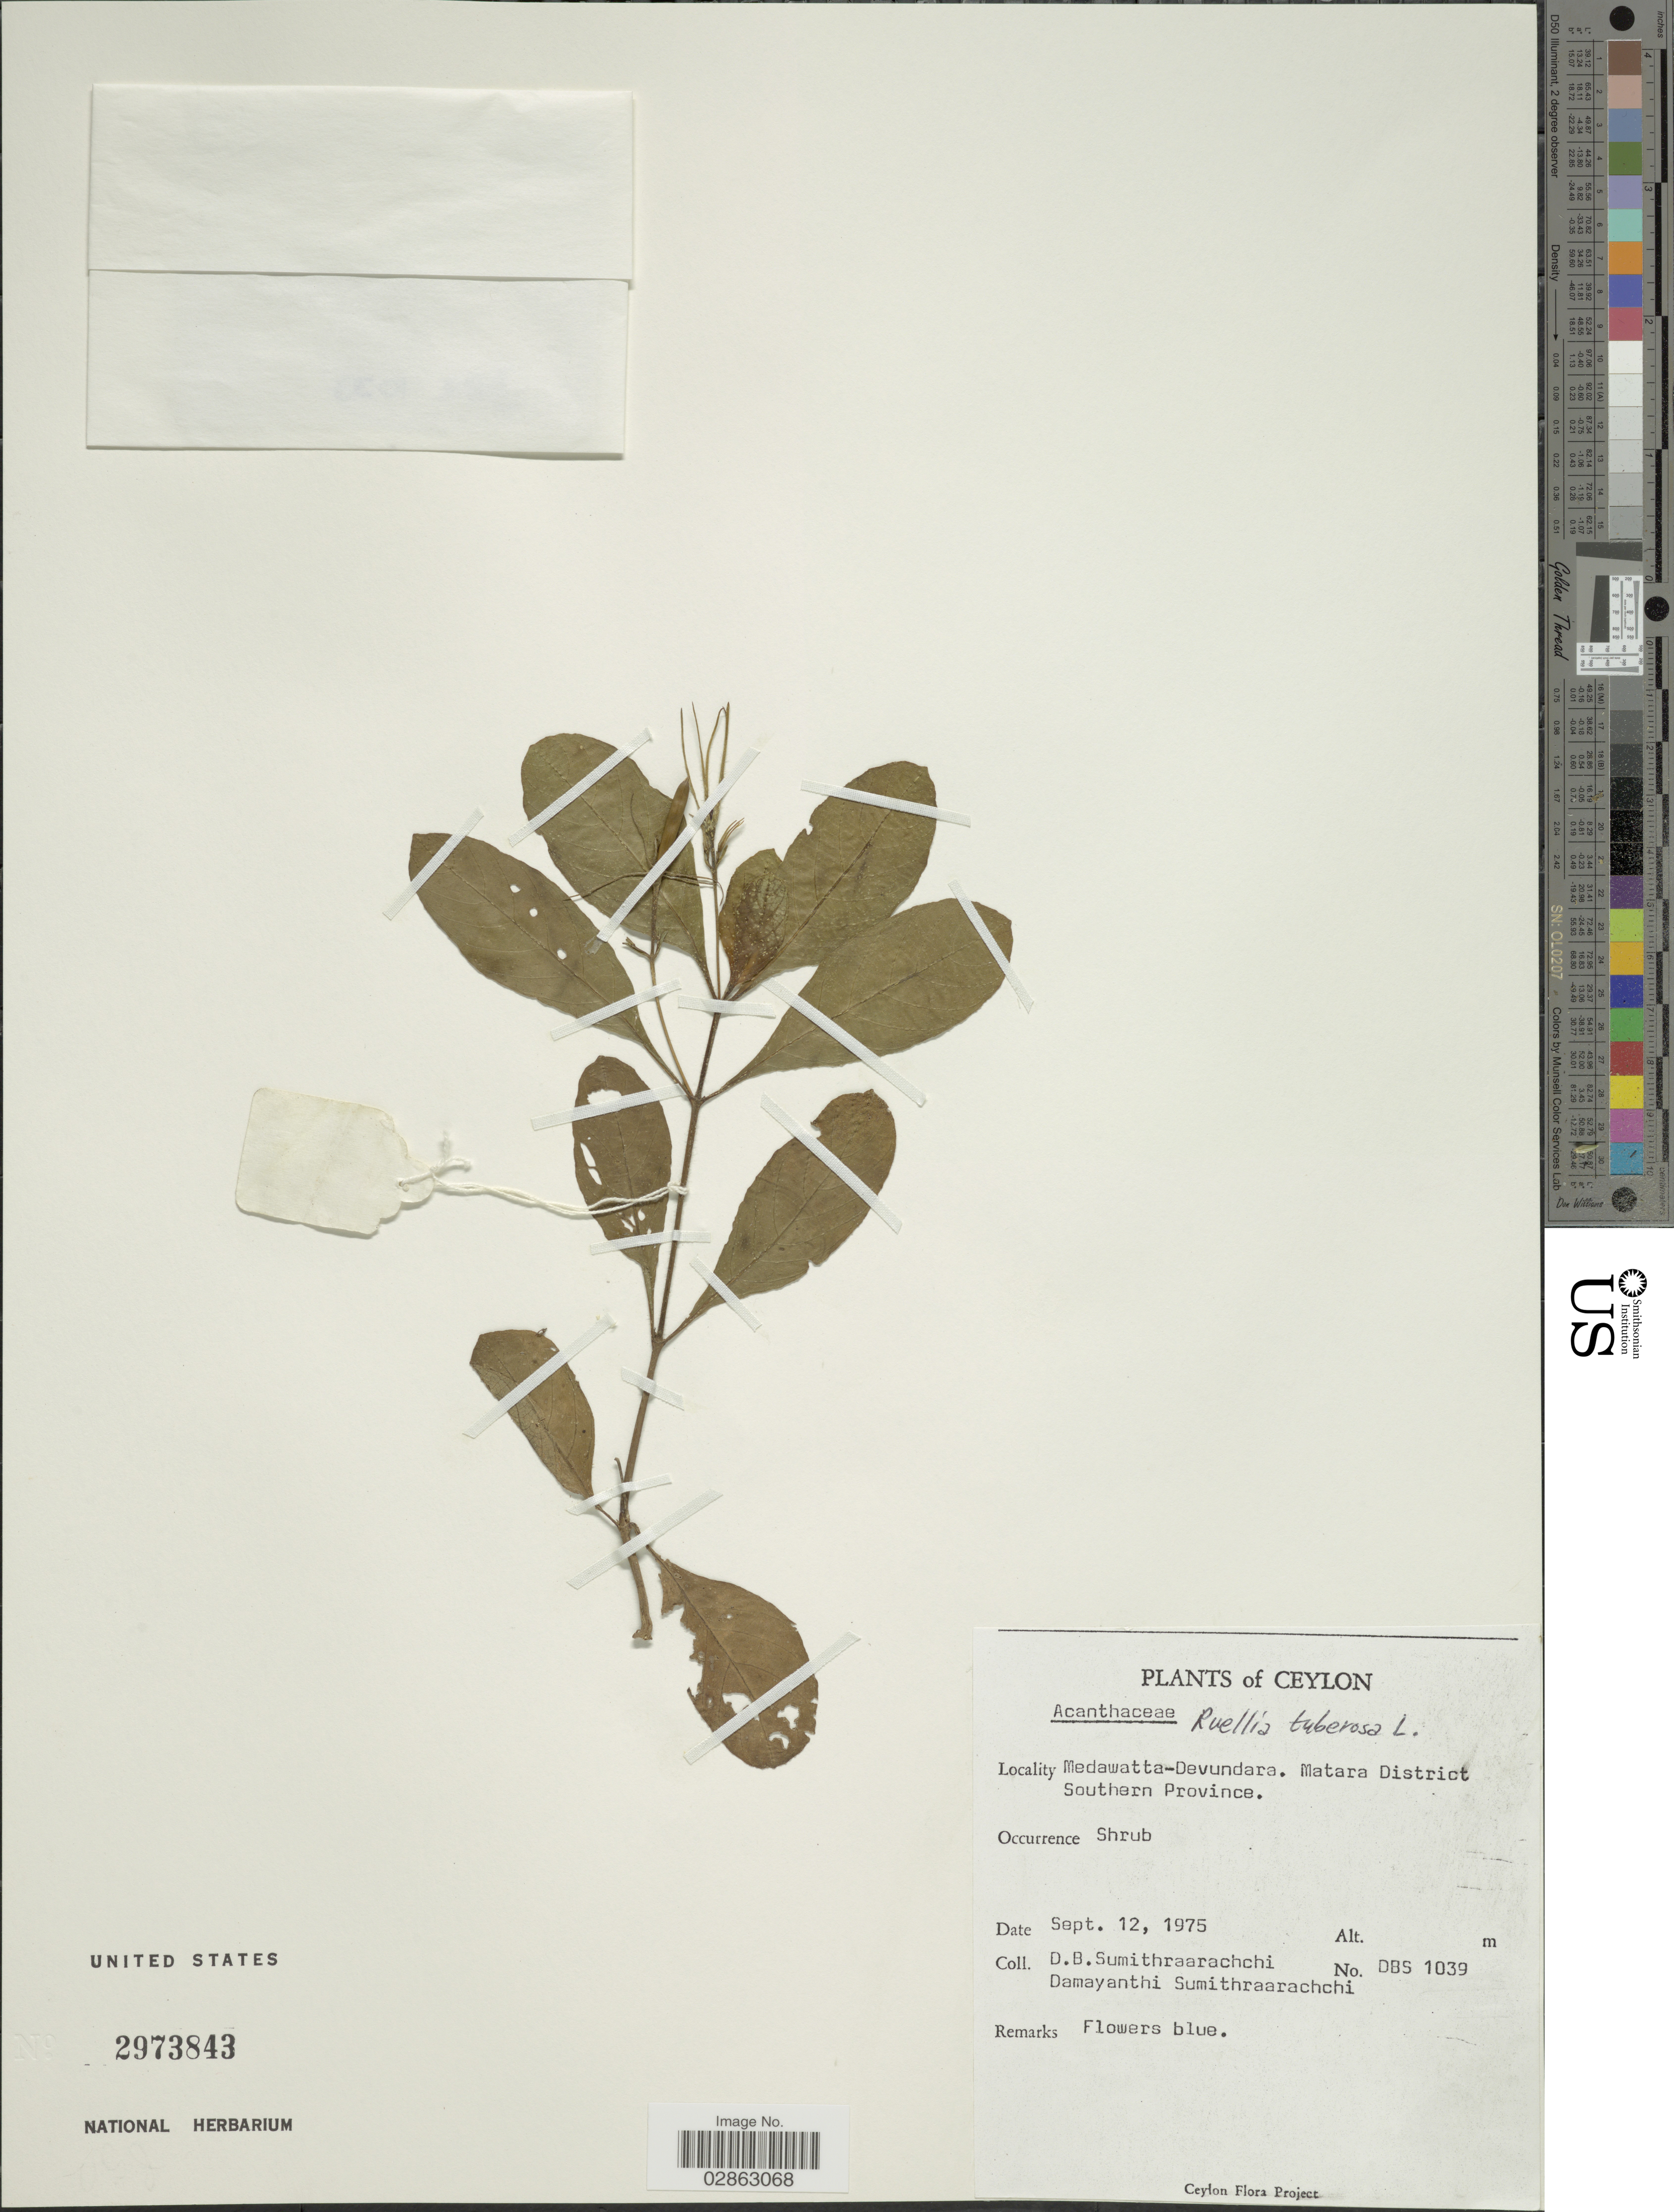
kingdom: Plantae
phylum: Tracheophyta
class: Magnoliopsida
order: Lamiales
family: Acanthaceae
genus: Ruellia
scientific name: Ruellia tuberosa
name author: L.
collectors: D. B. Sumithraarachchi & D. Sumithraarachchi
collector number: DBS1039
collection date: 1975-09-12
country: Sri Lanka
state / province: Southern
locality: Ceylon. Medawatta-Devundara. Matara District.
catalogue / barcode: US 2973843